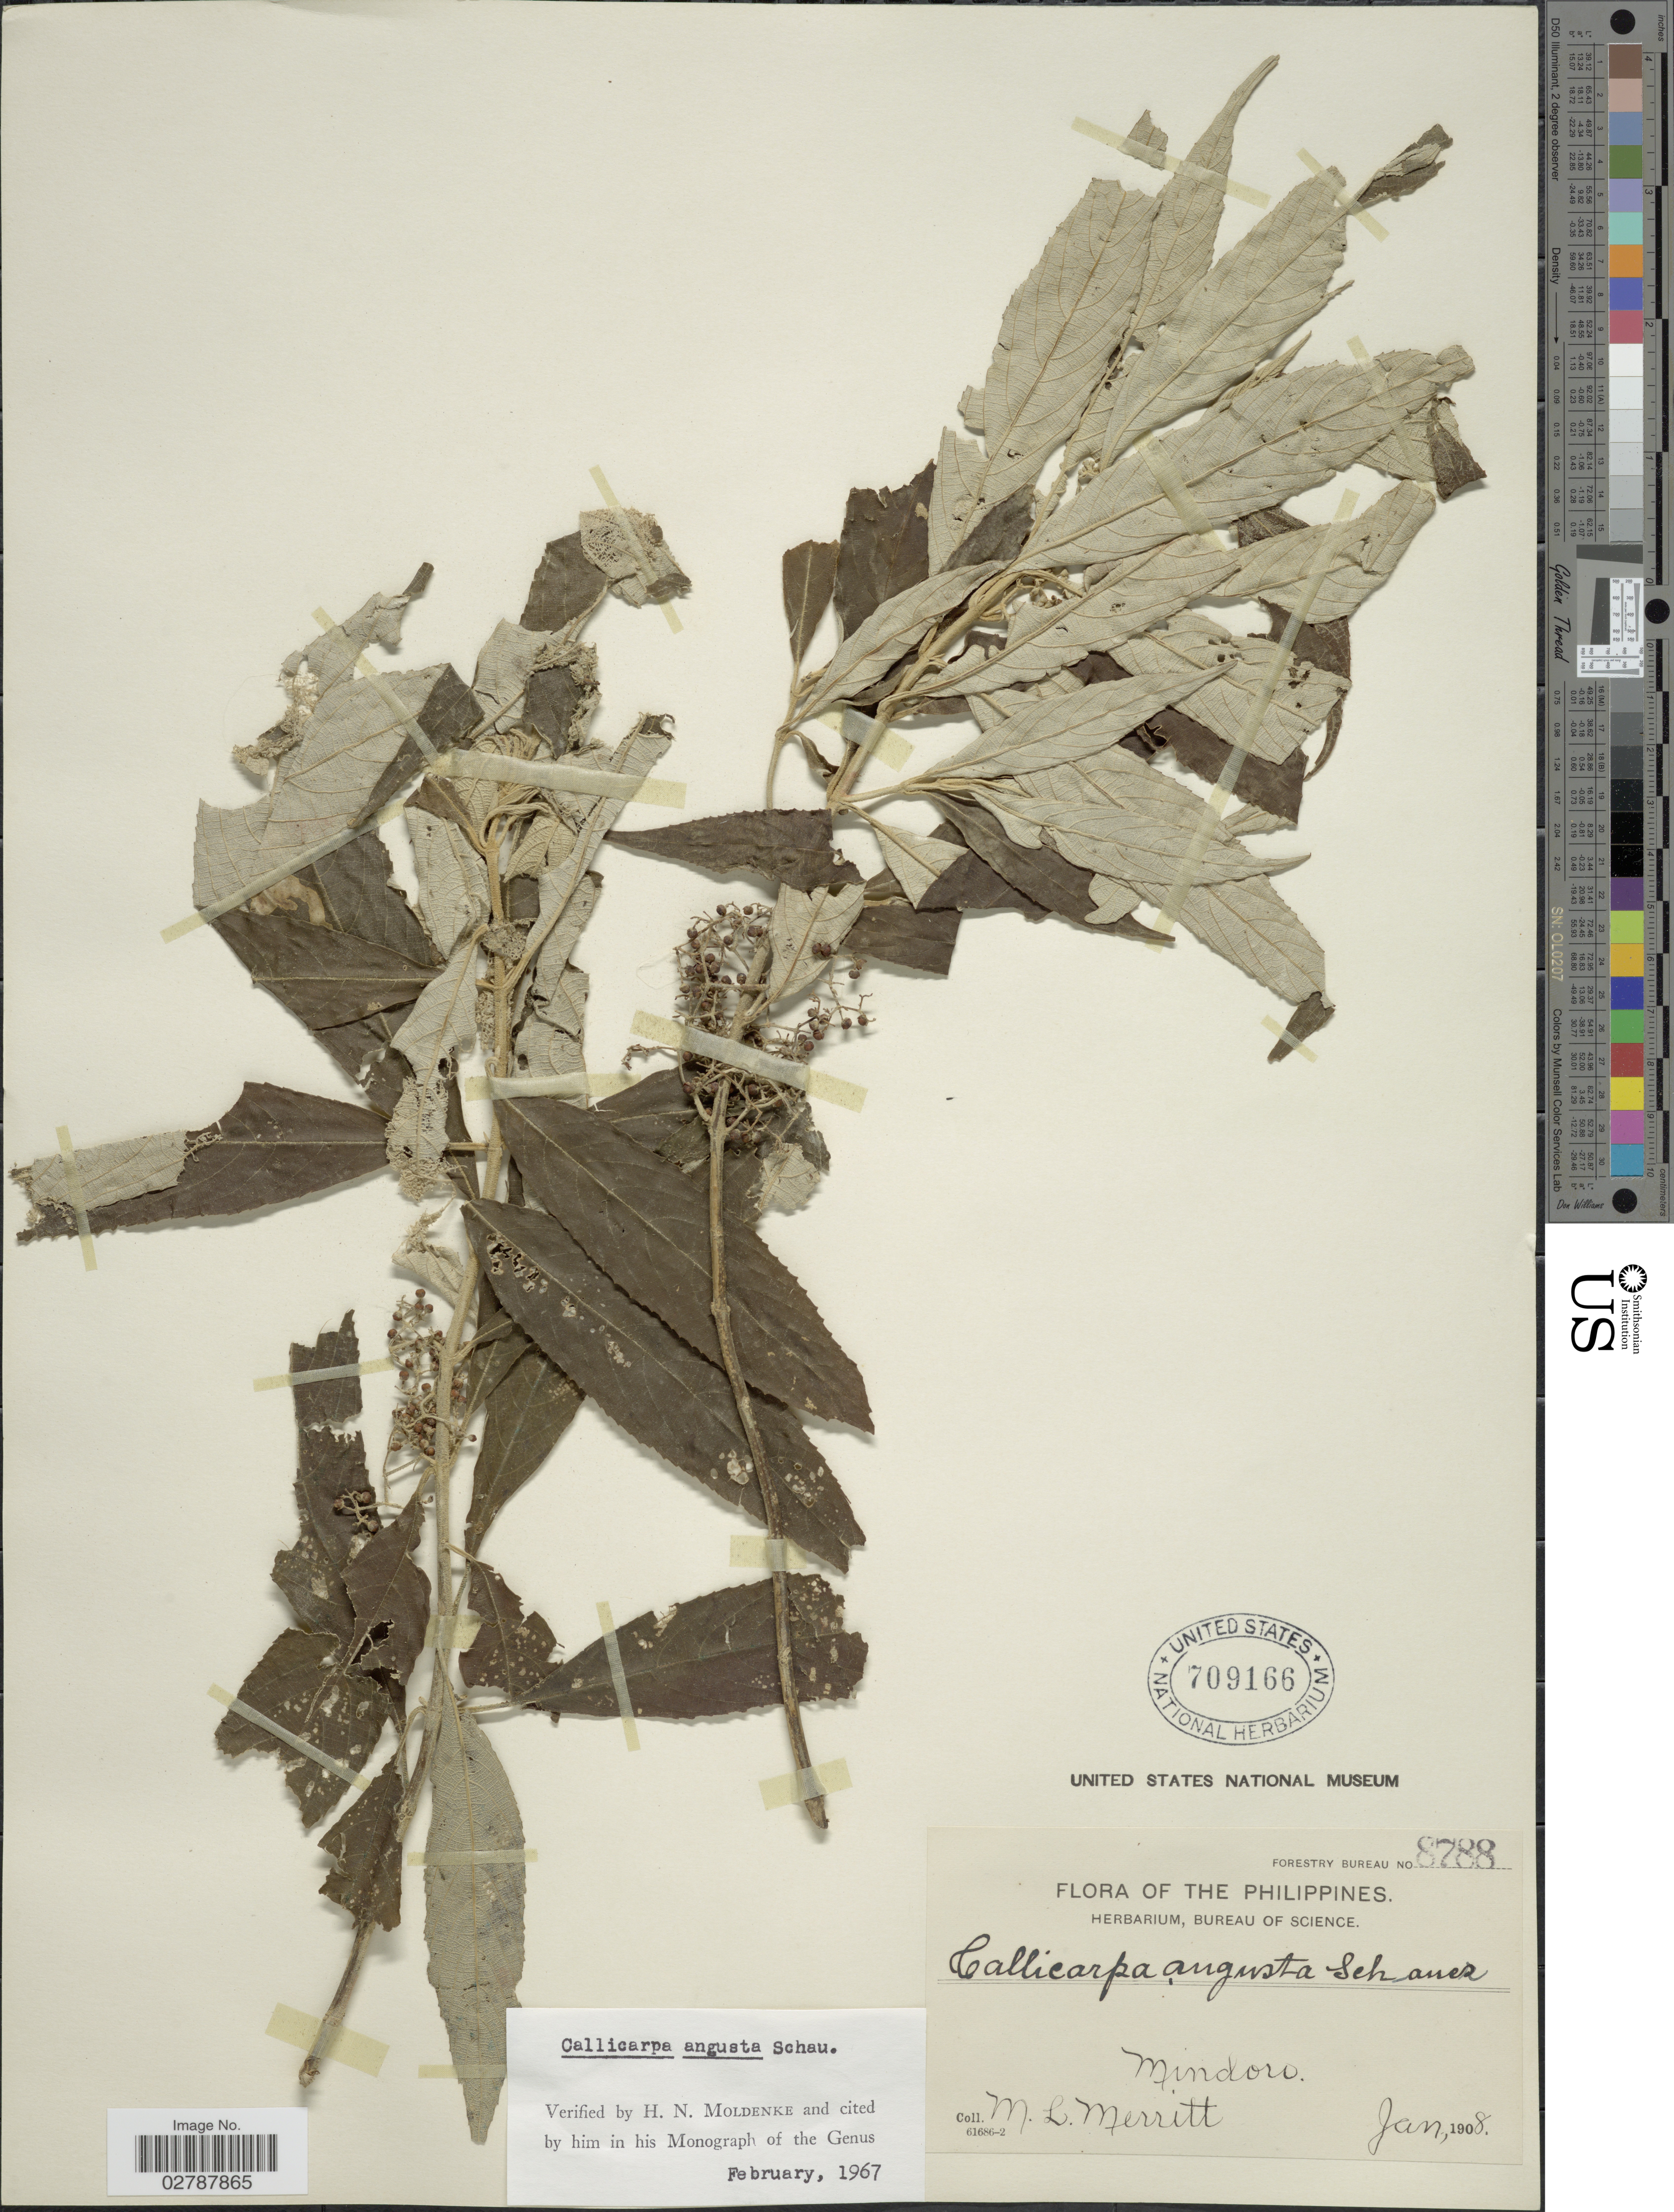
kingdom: Plantae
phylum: Tracheophyta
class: Magnoliopsida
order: Lamiales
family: Lamiaceae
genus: Callicarpa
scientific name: Callicarpa angusta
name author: Schauer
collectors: M. L. Merritt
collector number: Forestry Bureau8788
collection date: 1908-01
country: Philippines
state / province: Mimaropa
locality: Mindoro.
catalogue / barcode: US 709166